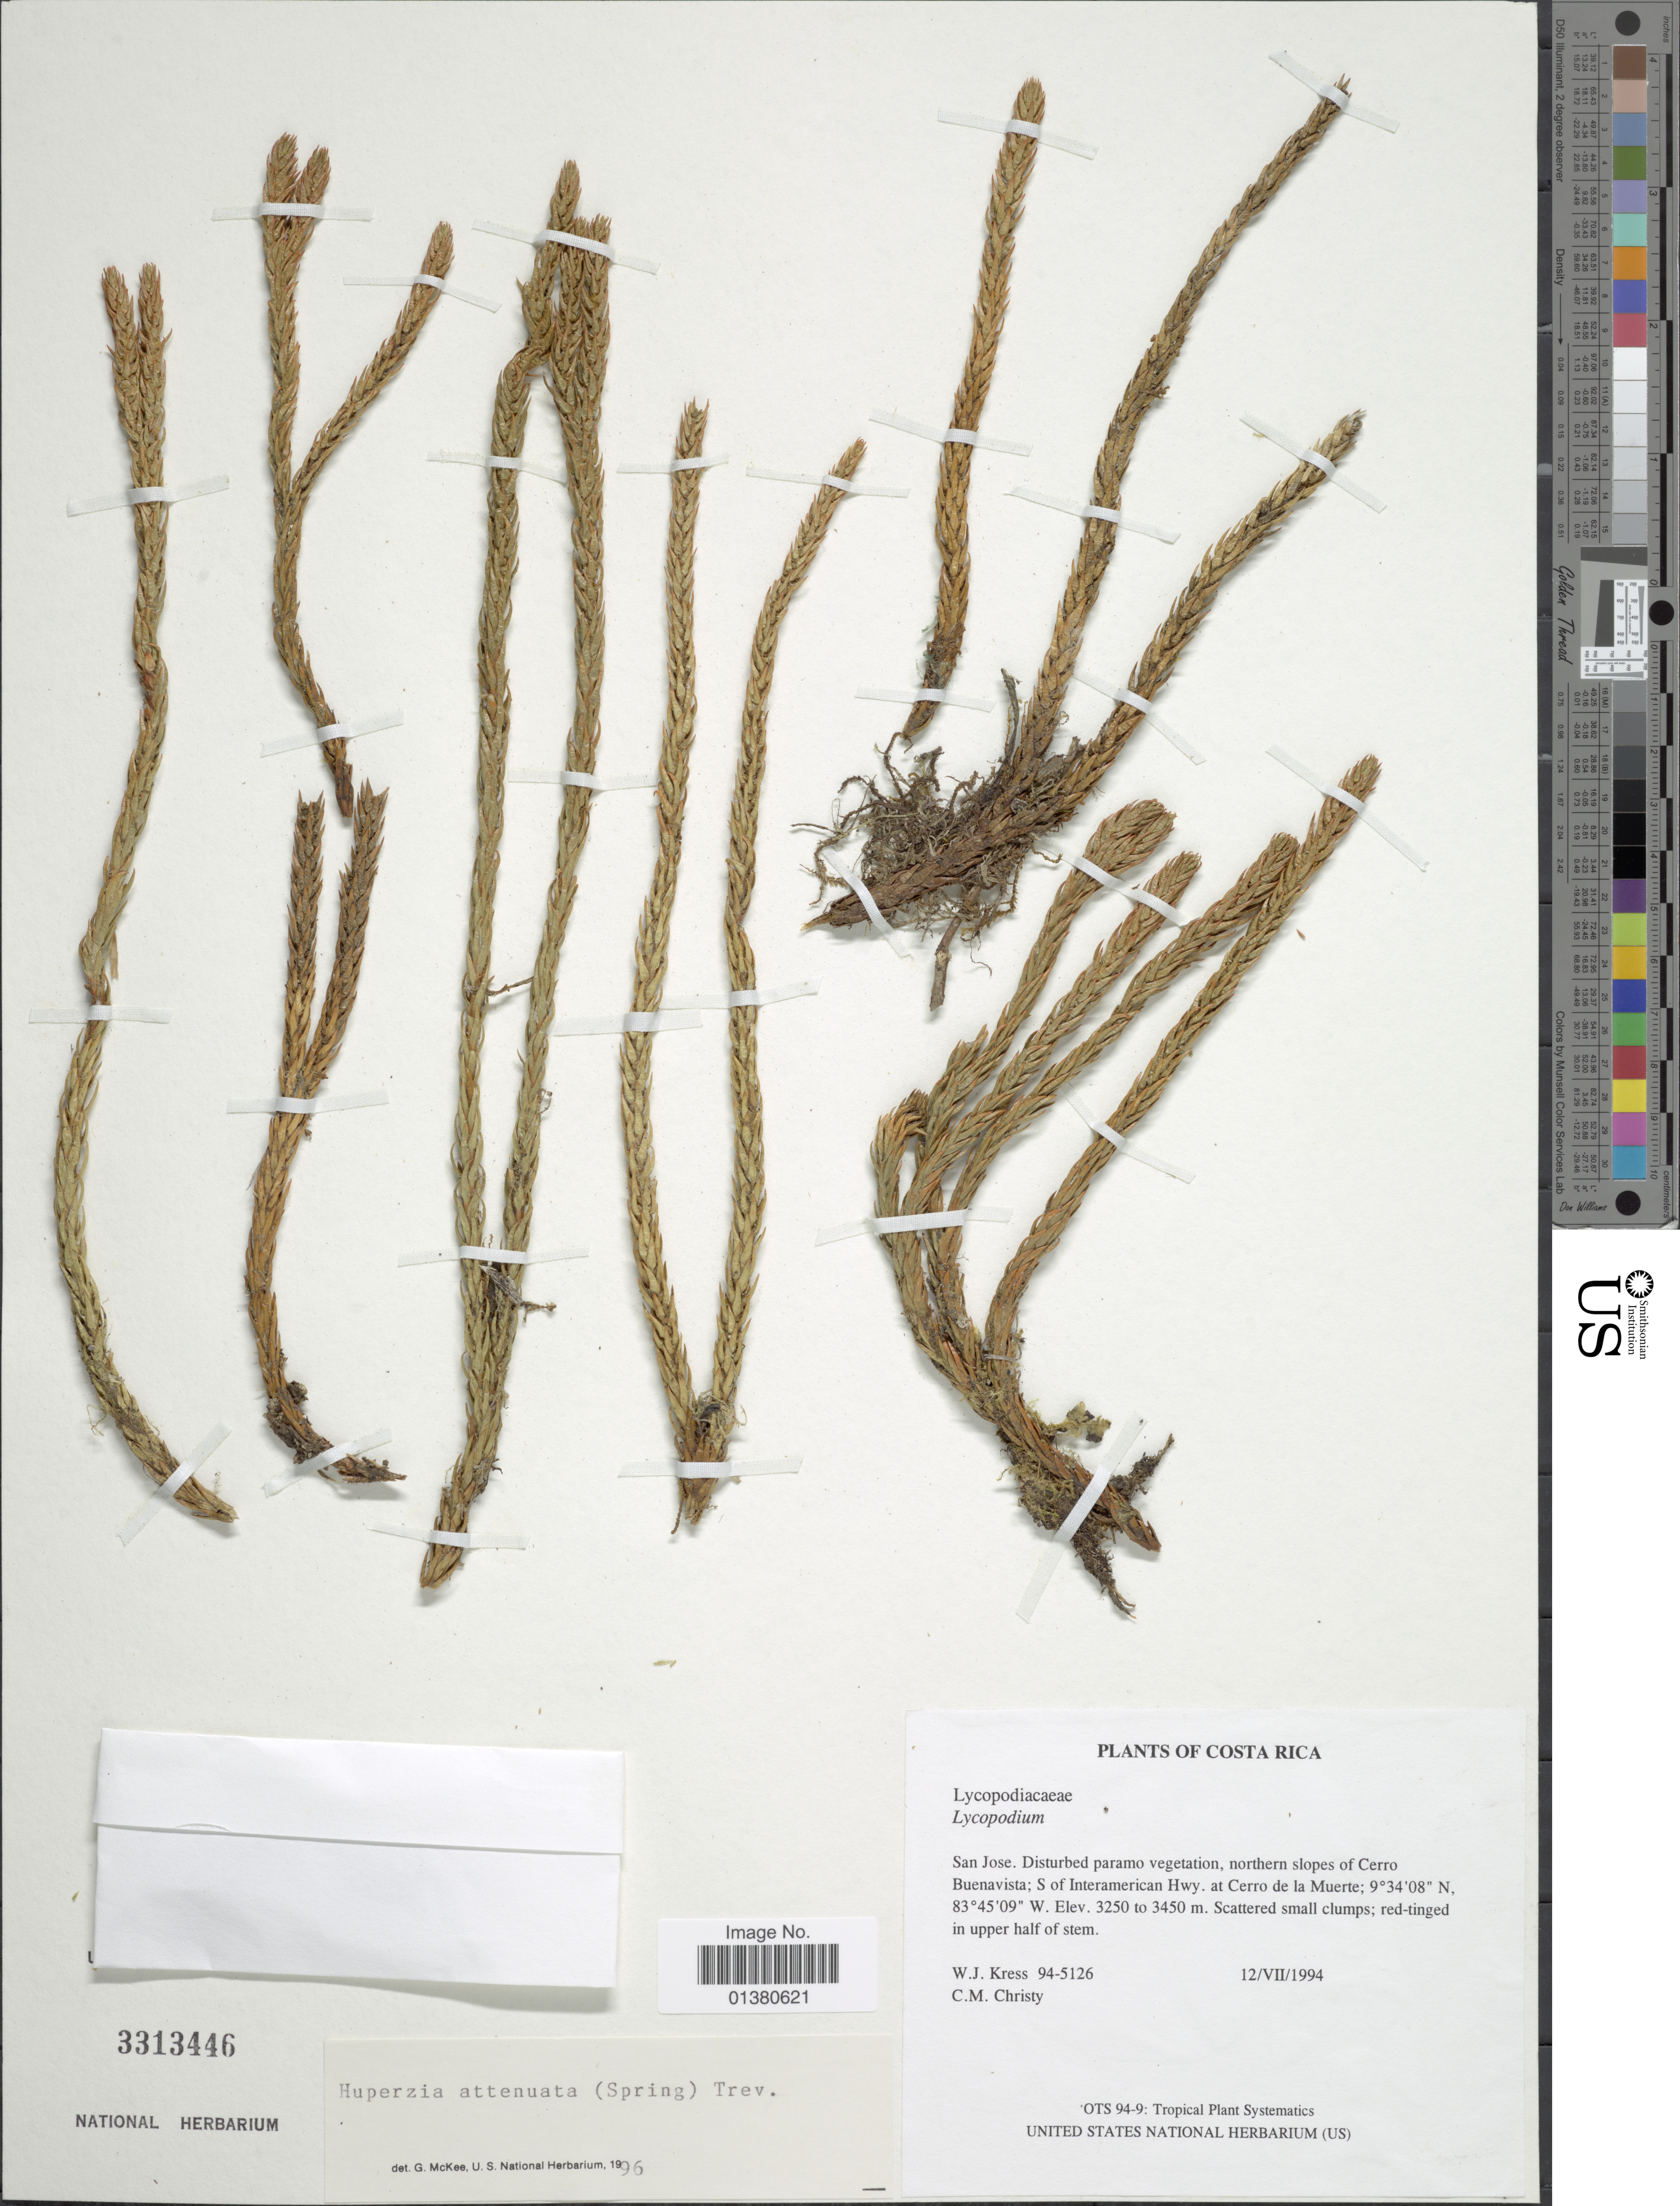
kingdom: Plantae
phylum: Tracheophyta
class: Lycopodiopsida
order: Lycopodiales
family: Lycopodiaceae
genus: Phlegmariurus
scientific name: Phlegmariurus attenuatus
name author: (Spring) B. Øllg.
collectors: W. J. Kress & C. M. Christy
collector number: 94-5126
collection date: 1994-07-12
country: Costa Rica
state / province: San José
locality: Northern slopes of Cerro Buenavista; S of Interamerican Hwy. at Cerro de la Muerte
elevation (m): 3250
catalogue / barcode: US 3313446